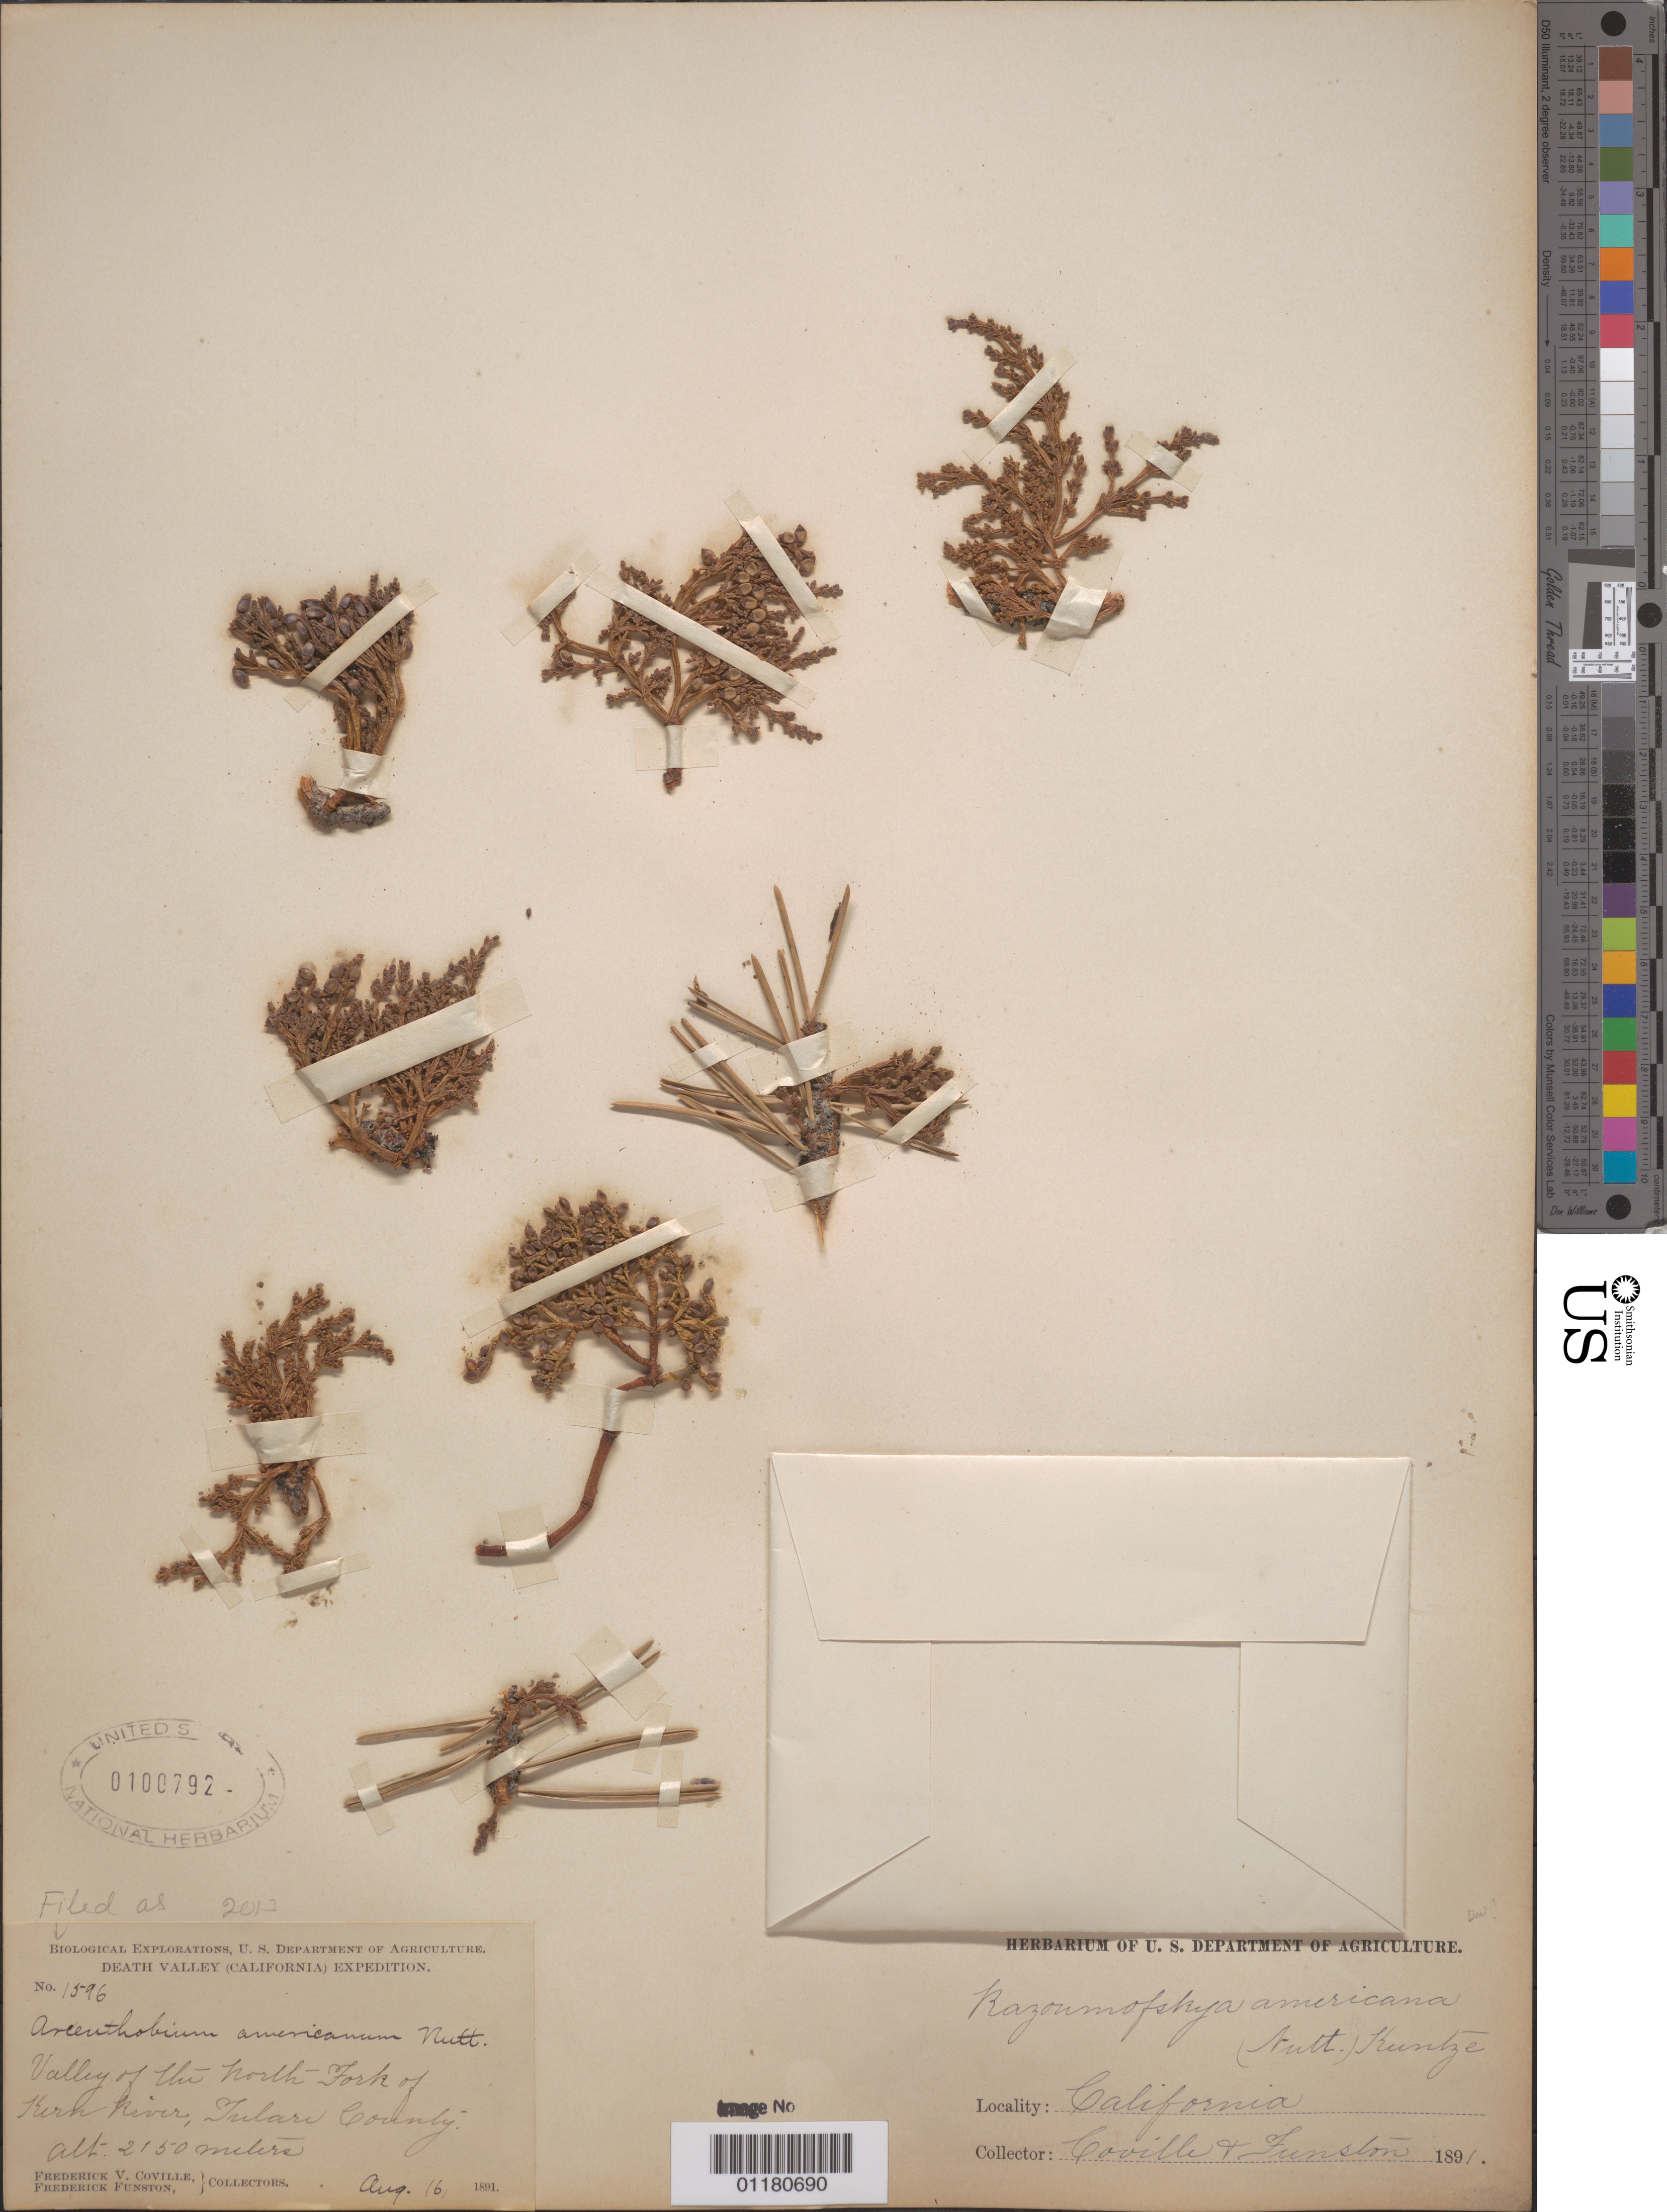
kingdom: Plantae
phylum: Tracheophyta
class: Magnoliopsida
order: Santalales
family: Viscaceae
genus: Arceuthobium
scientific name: Arceuthobium americanum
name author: Nutt. ex A. Gray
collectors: F. V. Coville & F. Funston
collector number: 1596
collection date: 1891-08-16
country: United States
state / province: California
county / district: Tulare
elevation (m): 2150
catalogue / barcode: US 100792